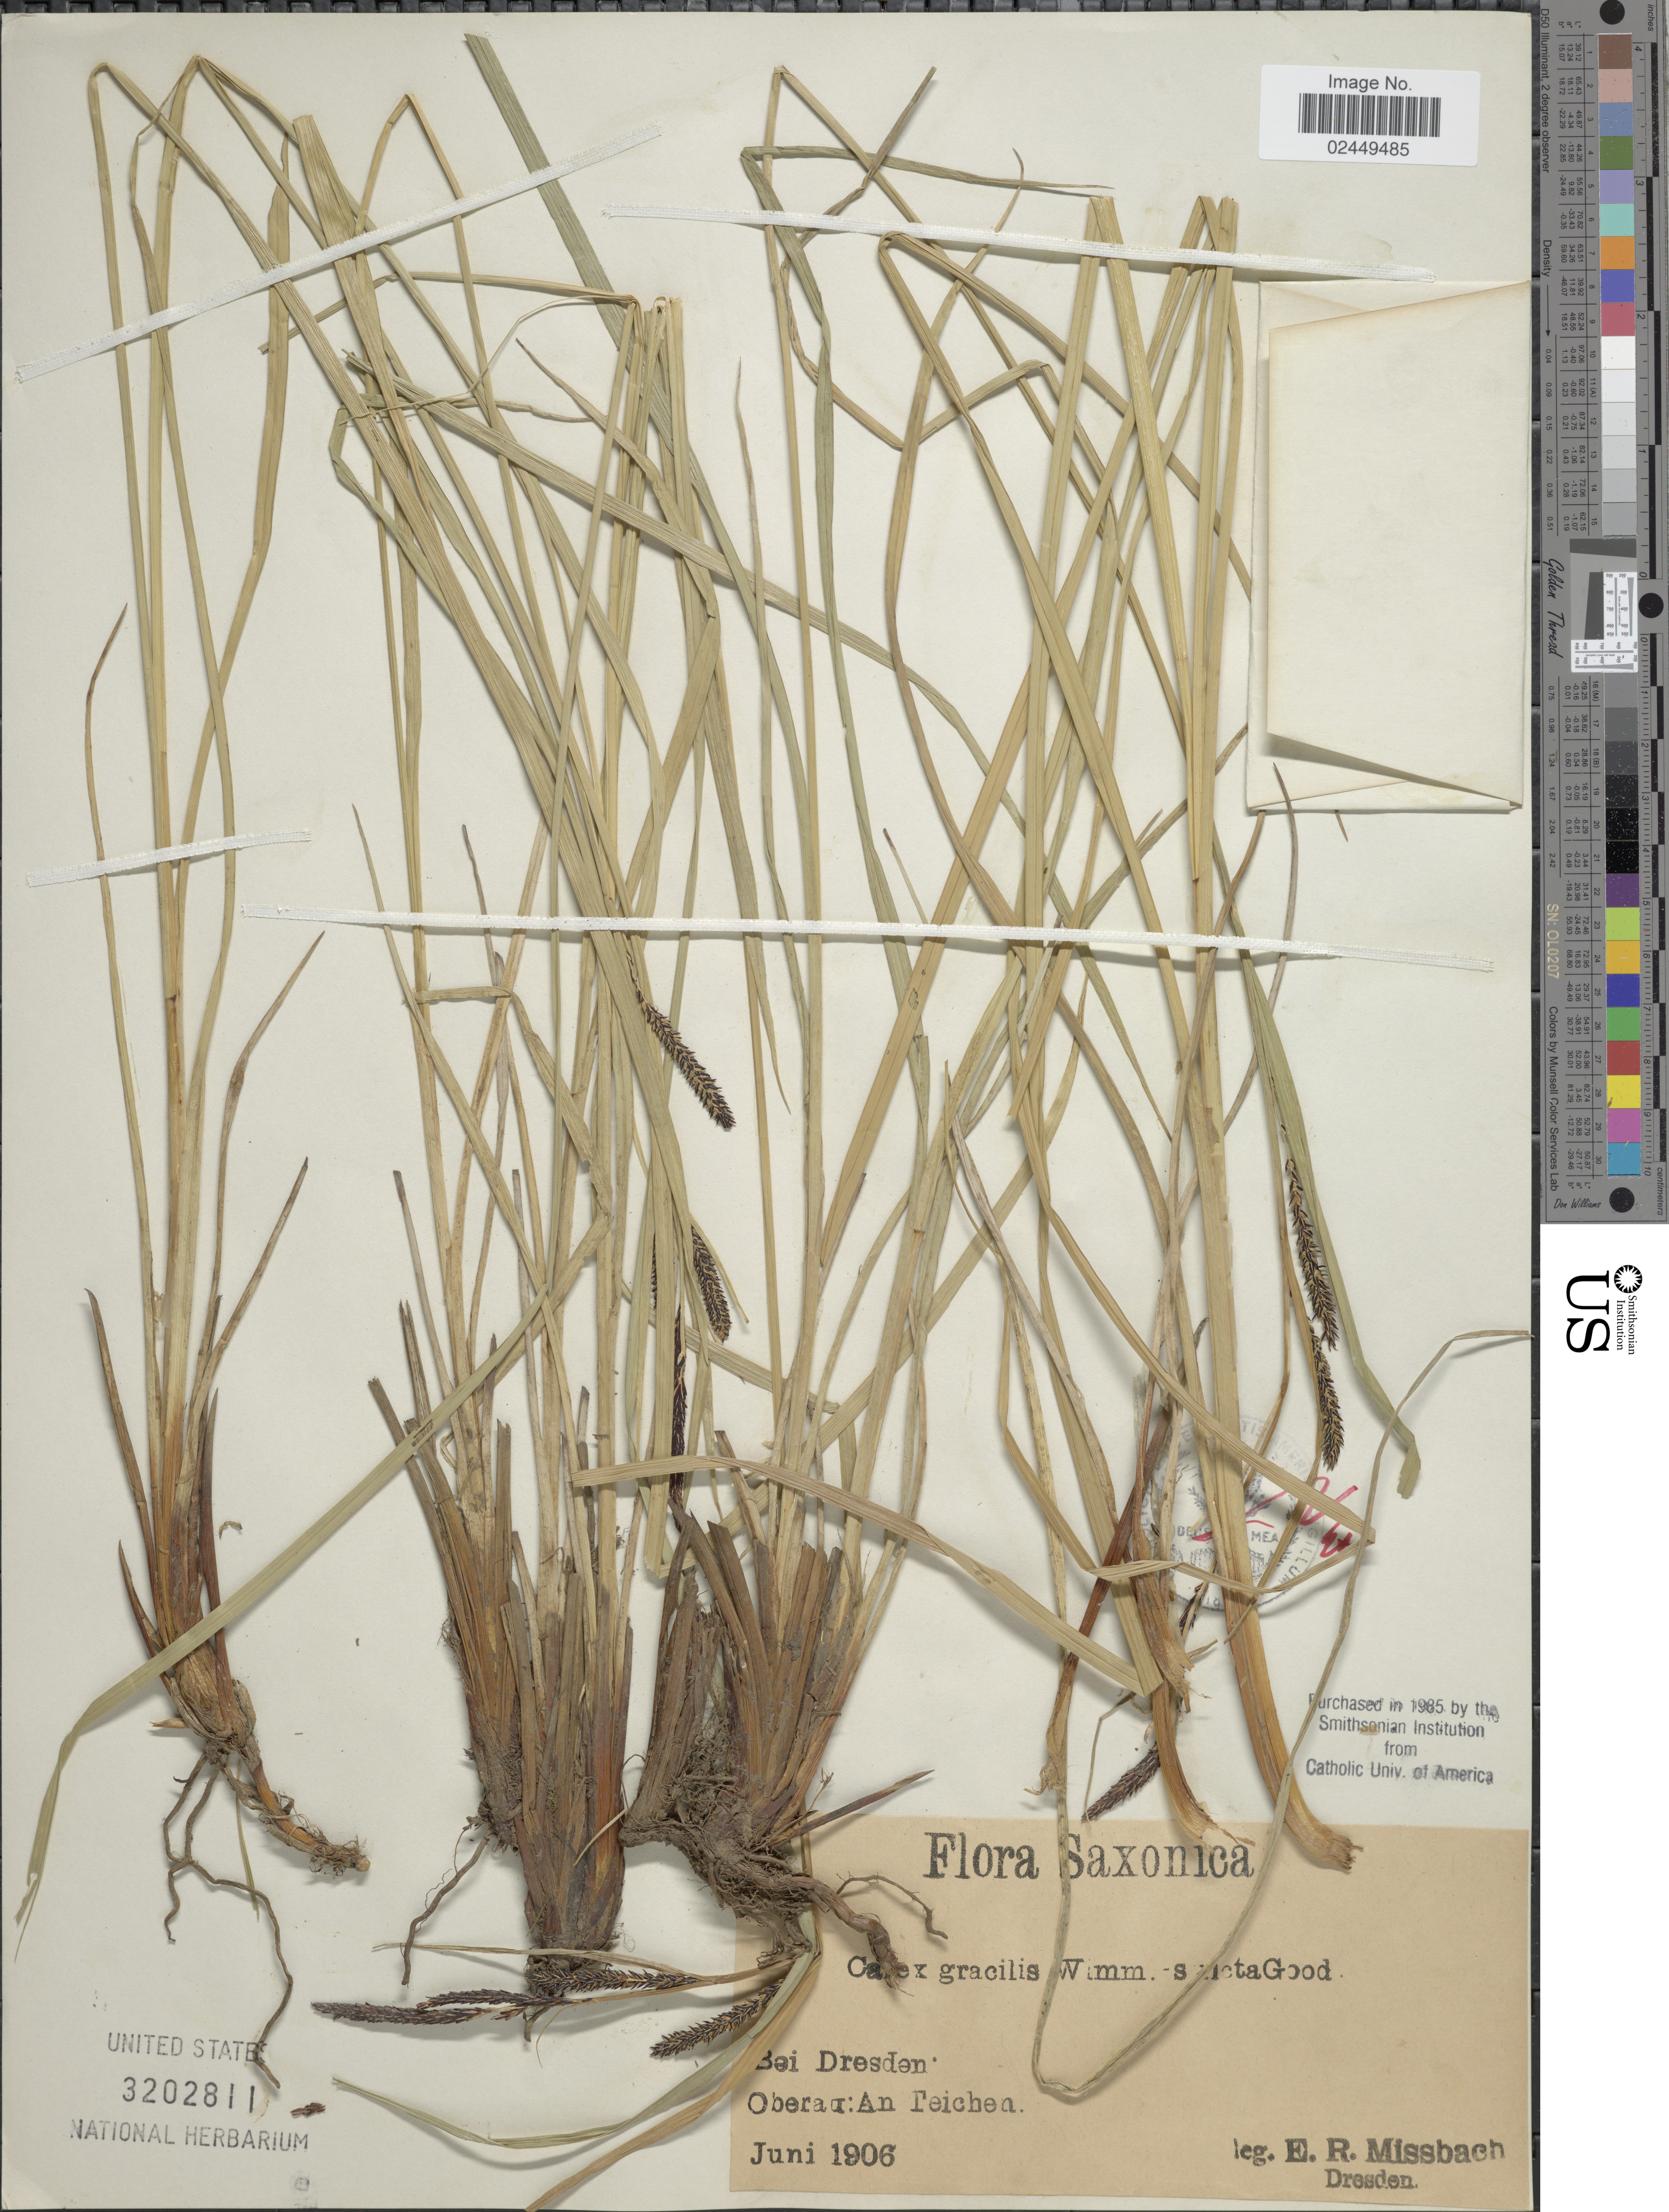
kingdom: Plantae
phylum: Tracheophyta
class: Liliopsida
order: Poales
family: Cyperaceae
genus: Carex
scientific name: Carex acuta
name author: L.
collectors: E. Missbach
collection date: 1906-06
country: Germany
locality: Saxonica, Bei Dresden, Oberau: An Teichen.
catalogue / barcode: US 3202811